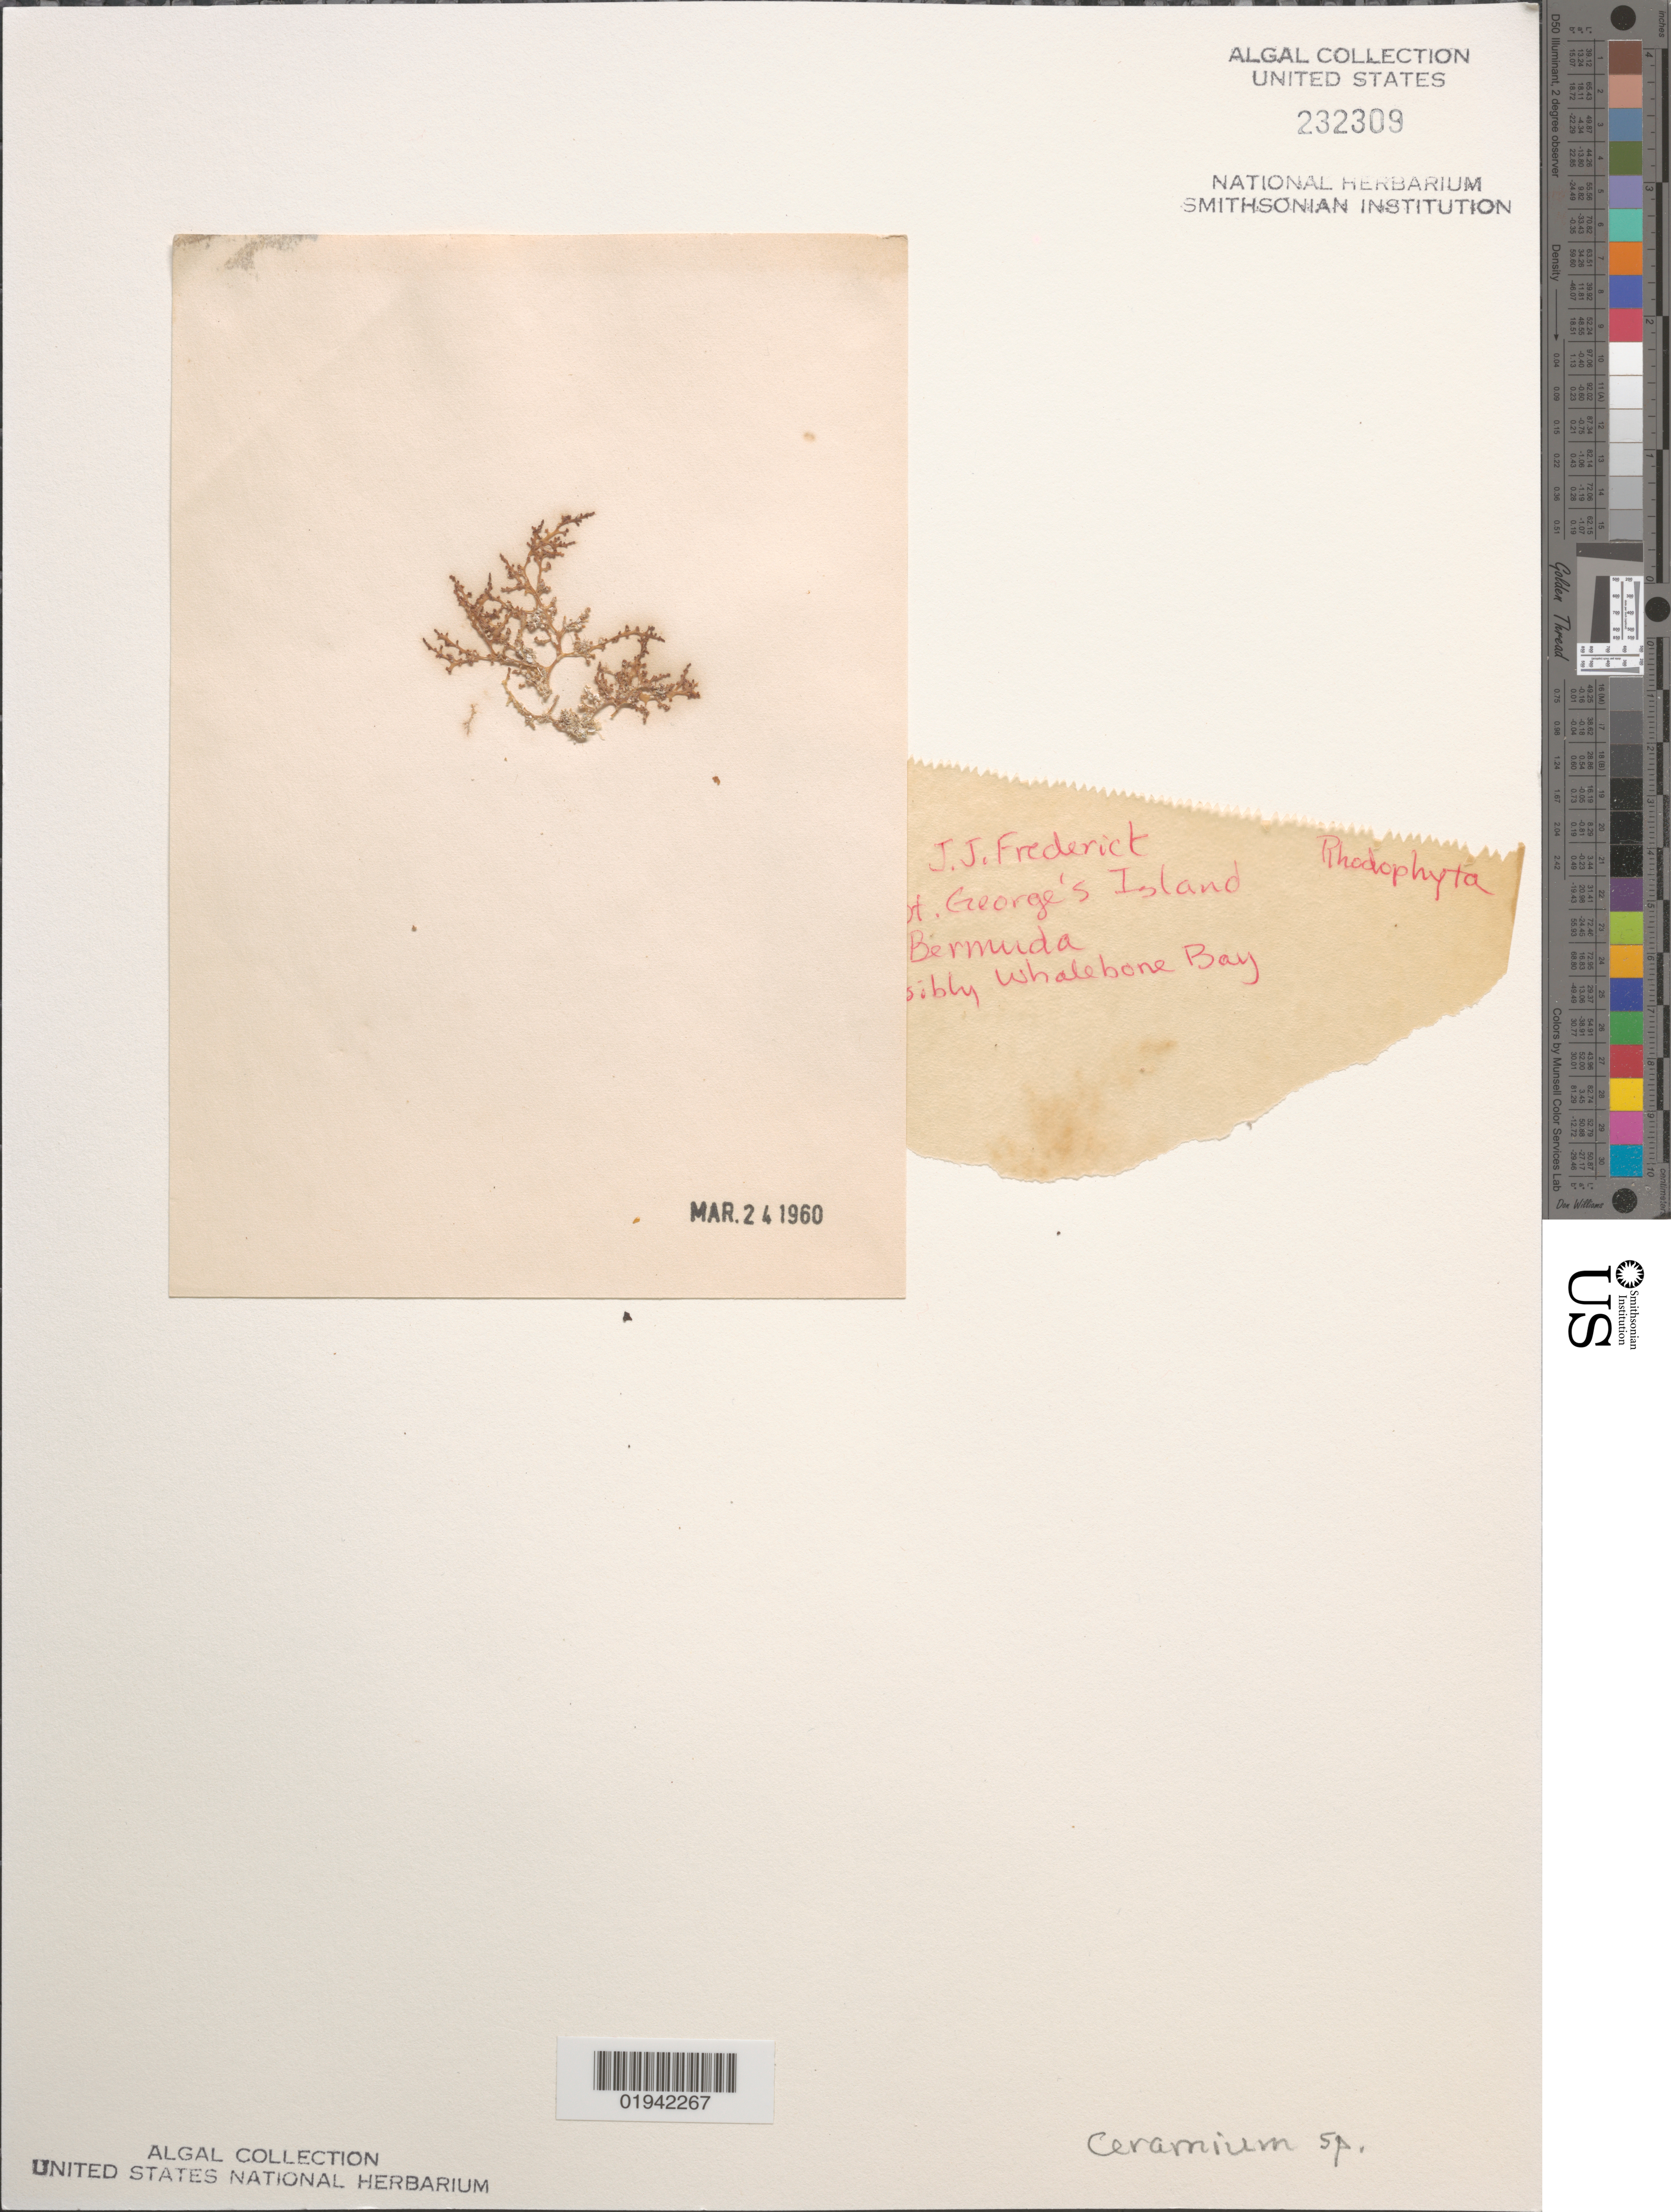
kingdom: Plantae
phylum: Rhodophyta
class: Florideophyceae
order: Ceramiales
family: Ceramiaceae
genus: Ceramium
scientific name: Ceramium sp.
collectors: J. Frederick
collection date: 1960-03-24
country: Bermuda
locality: St. George's Island. [illegible text]sibly Whalebone Bay.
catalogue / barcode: US 232309